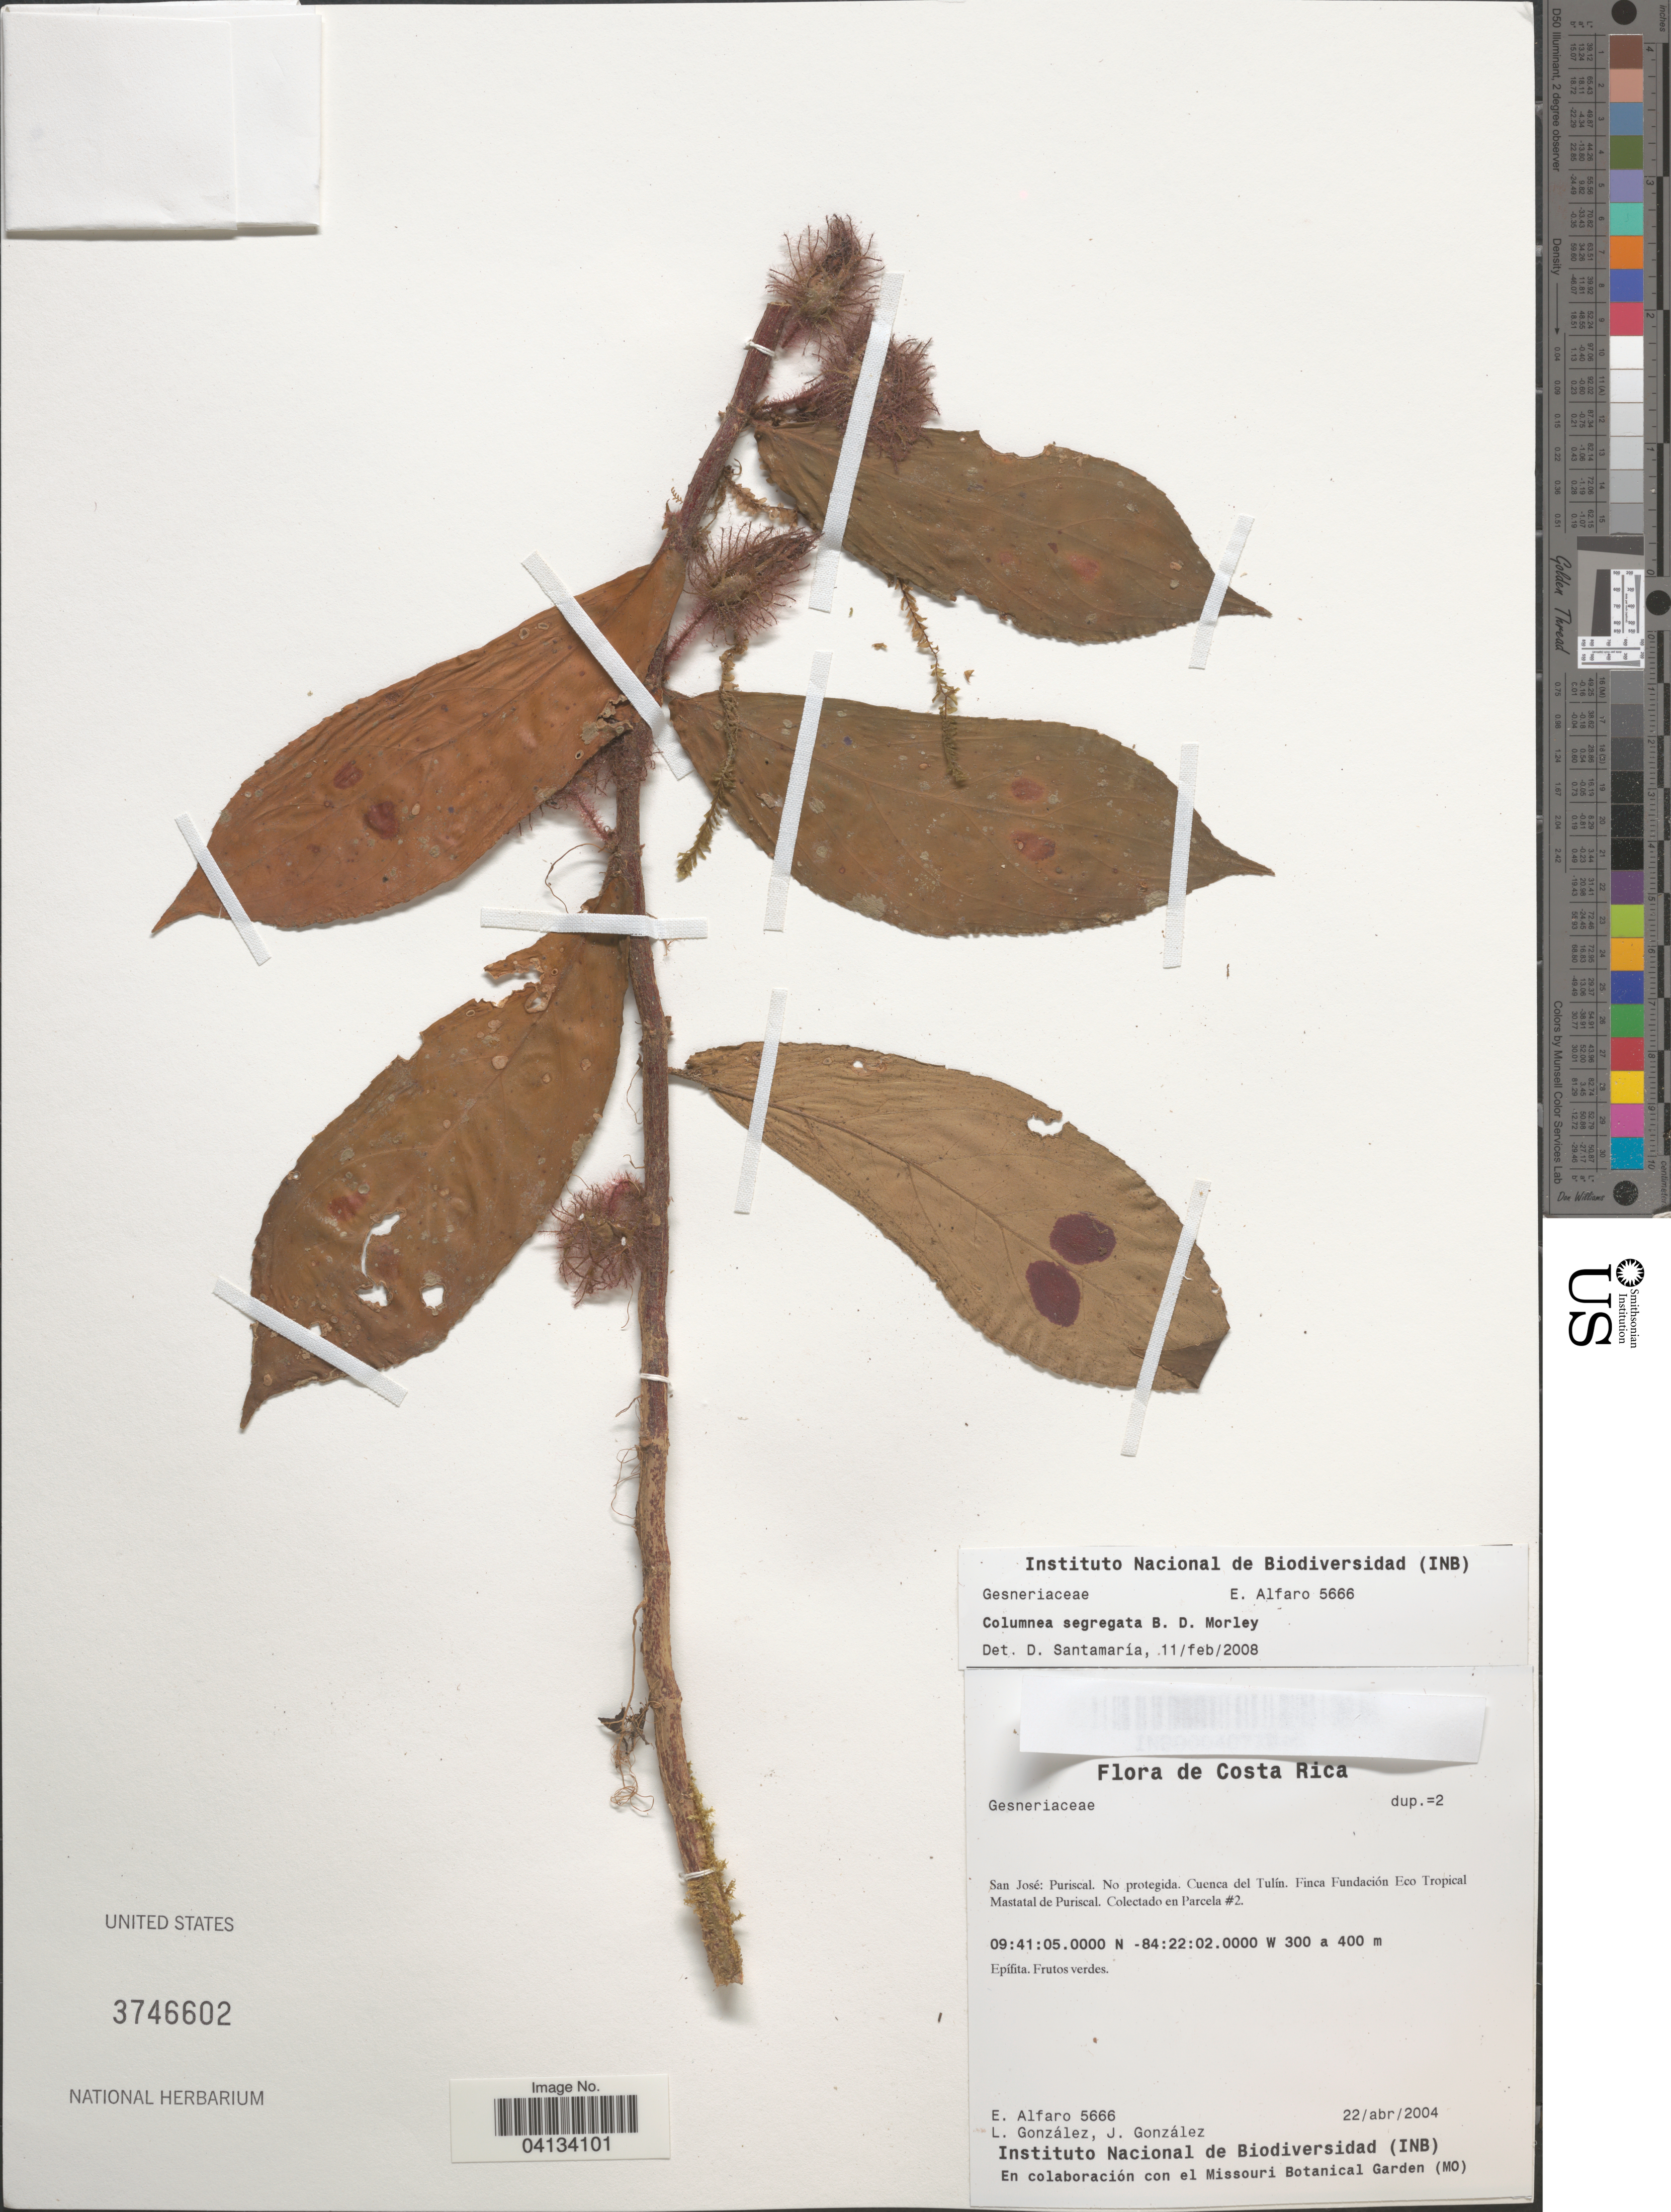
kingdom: Plantae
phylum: Tracheophyta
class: Magnoliopsida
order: Lamiales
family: Gesneriaceae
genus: Columnea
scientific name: Columnea segregata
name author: B.D. Morley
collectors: E. Alfaro, L. Gonzalez & J. González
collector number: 5666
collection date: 2004-04-22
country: Costa Rica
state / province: San José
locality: Puriscal. Cuenca del Tulín. Finca Fundación Eco Tropical Mastatal de Puriscal. En Parcela #2.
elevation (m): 300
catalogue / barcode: US 3746602